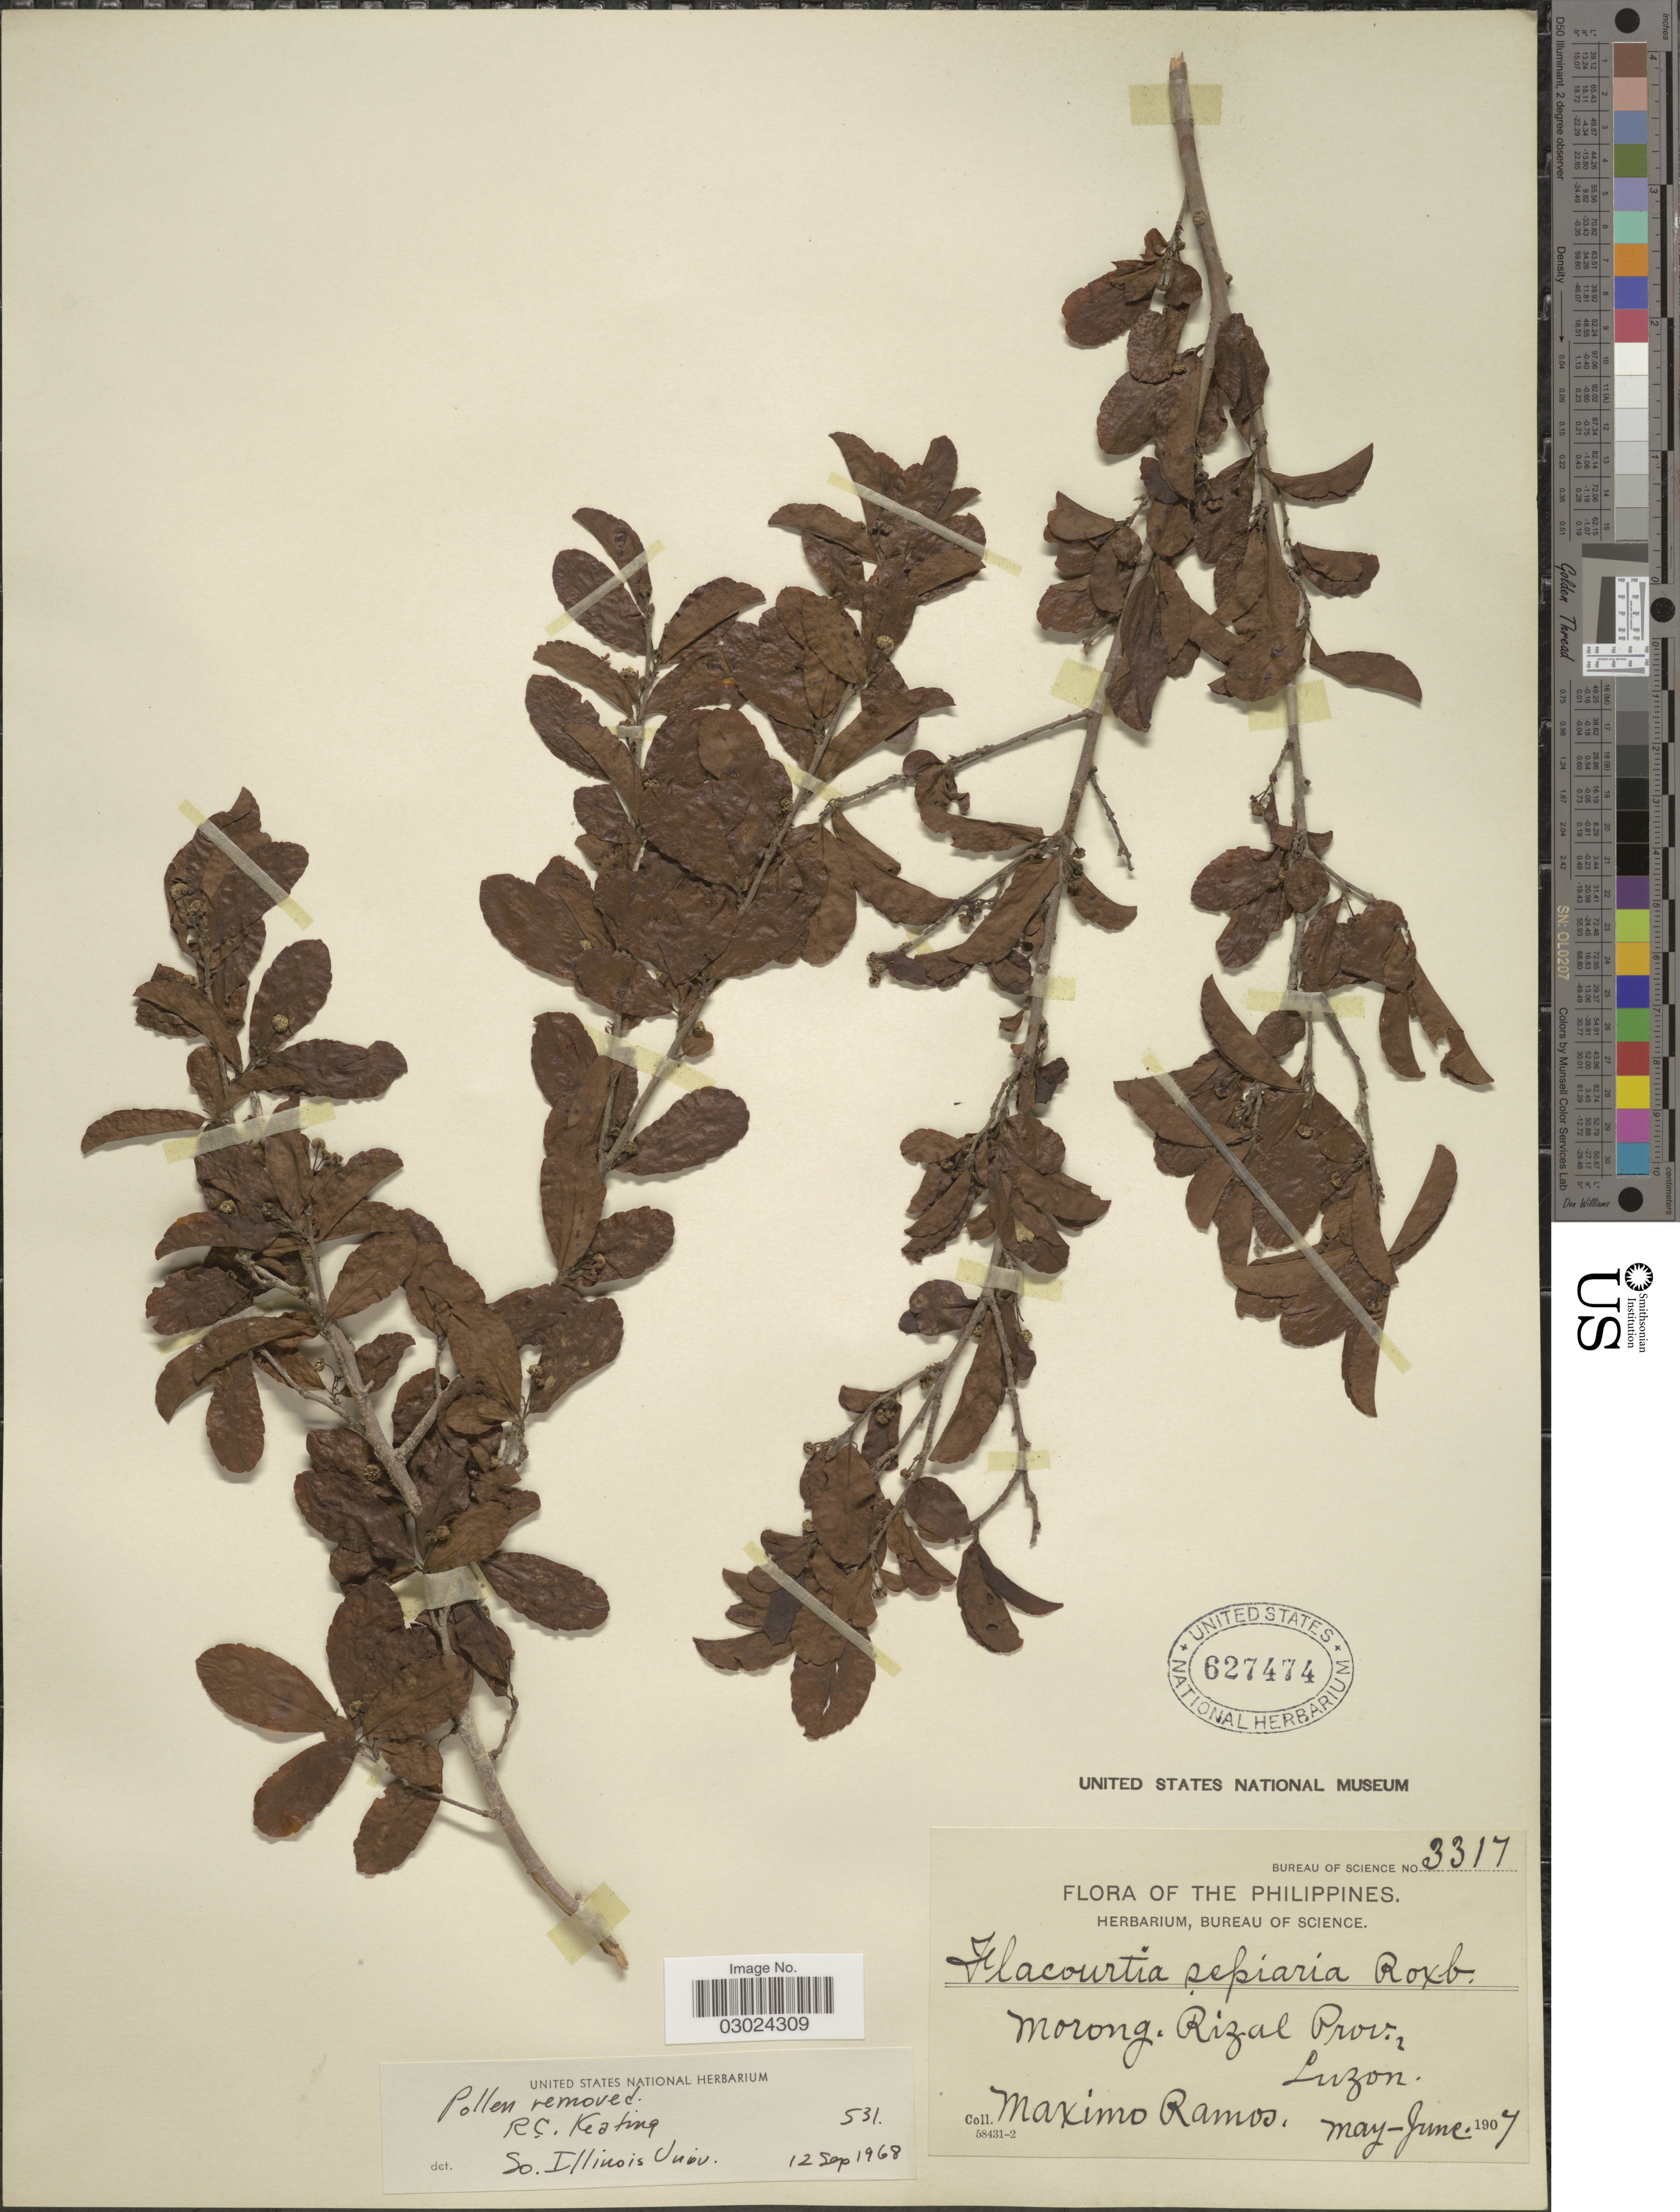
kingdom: Plantae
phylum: Tracheophyta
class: Magnoliopsida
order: Malpighiales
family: Salicaceae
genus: Flacourtia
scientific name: Flacourtia sepiaria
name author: Roxb.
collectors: M. Ramos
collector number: Bureau of Science 3317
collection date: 1907-05/1907-06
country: Philippines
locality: Morong. Rizal Prov., Luzon.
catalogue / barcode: US 627474